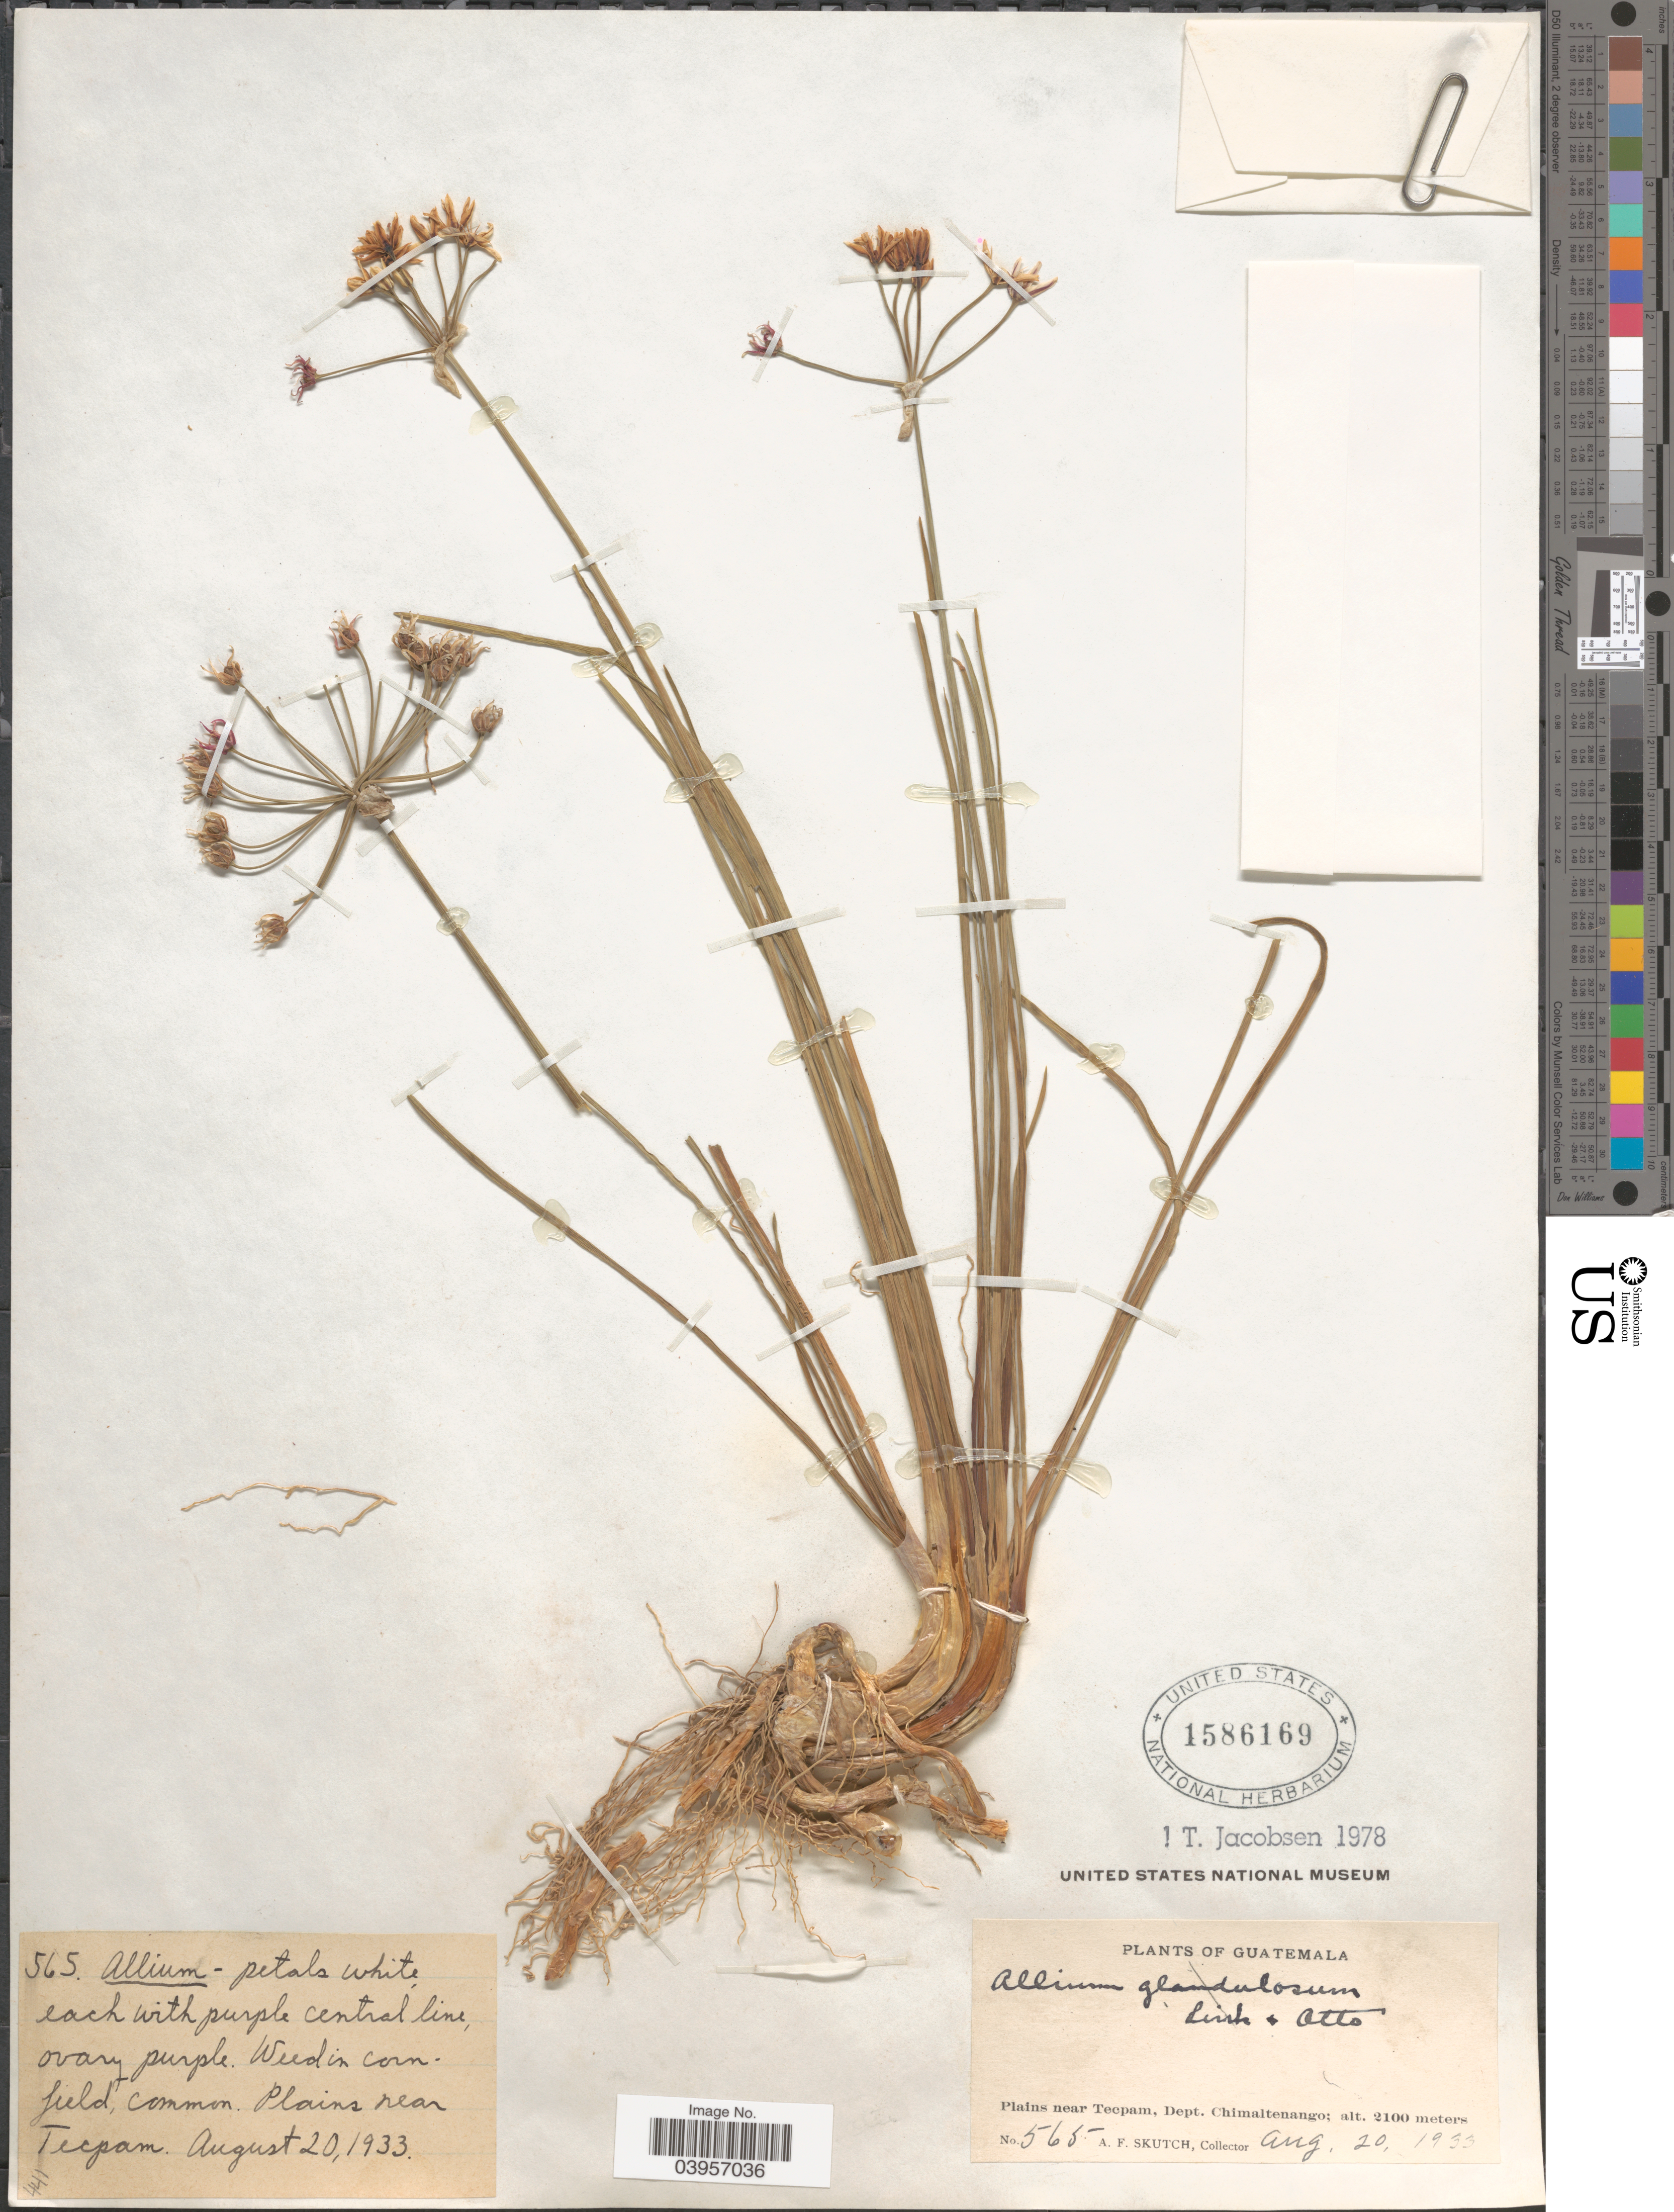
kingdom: Plantae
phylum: Tracheophyta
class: Liliopsida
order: Asparagales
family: Amaryllidaceae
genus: Allium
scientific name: Allium glandulosum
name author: Link & Otto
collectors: A. F. Skutch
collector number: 565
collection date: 1933-08-20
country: Guatemala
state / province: Chimaltenango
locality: Plains near tecpam, Dept. Chimaltenango.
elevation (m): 2100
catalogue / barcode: US 1586169